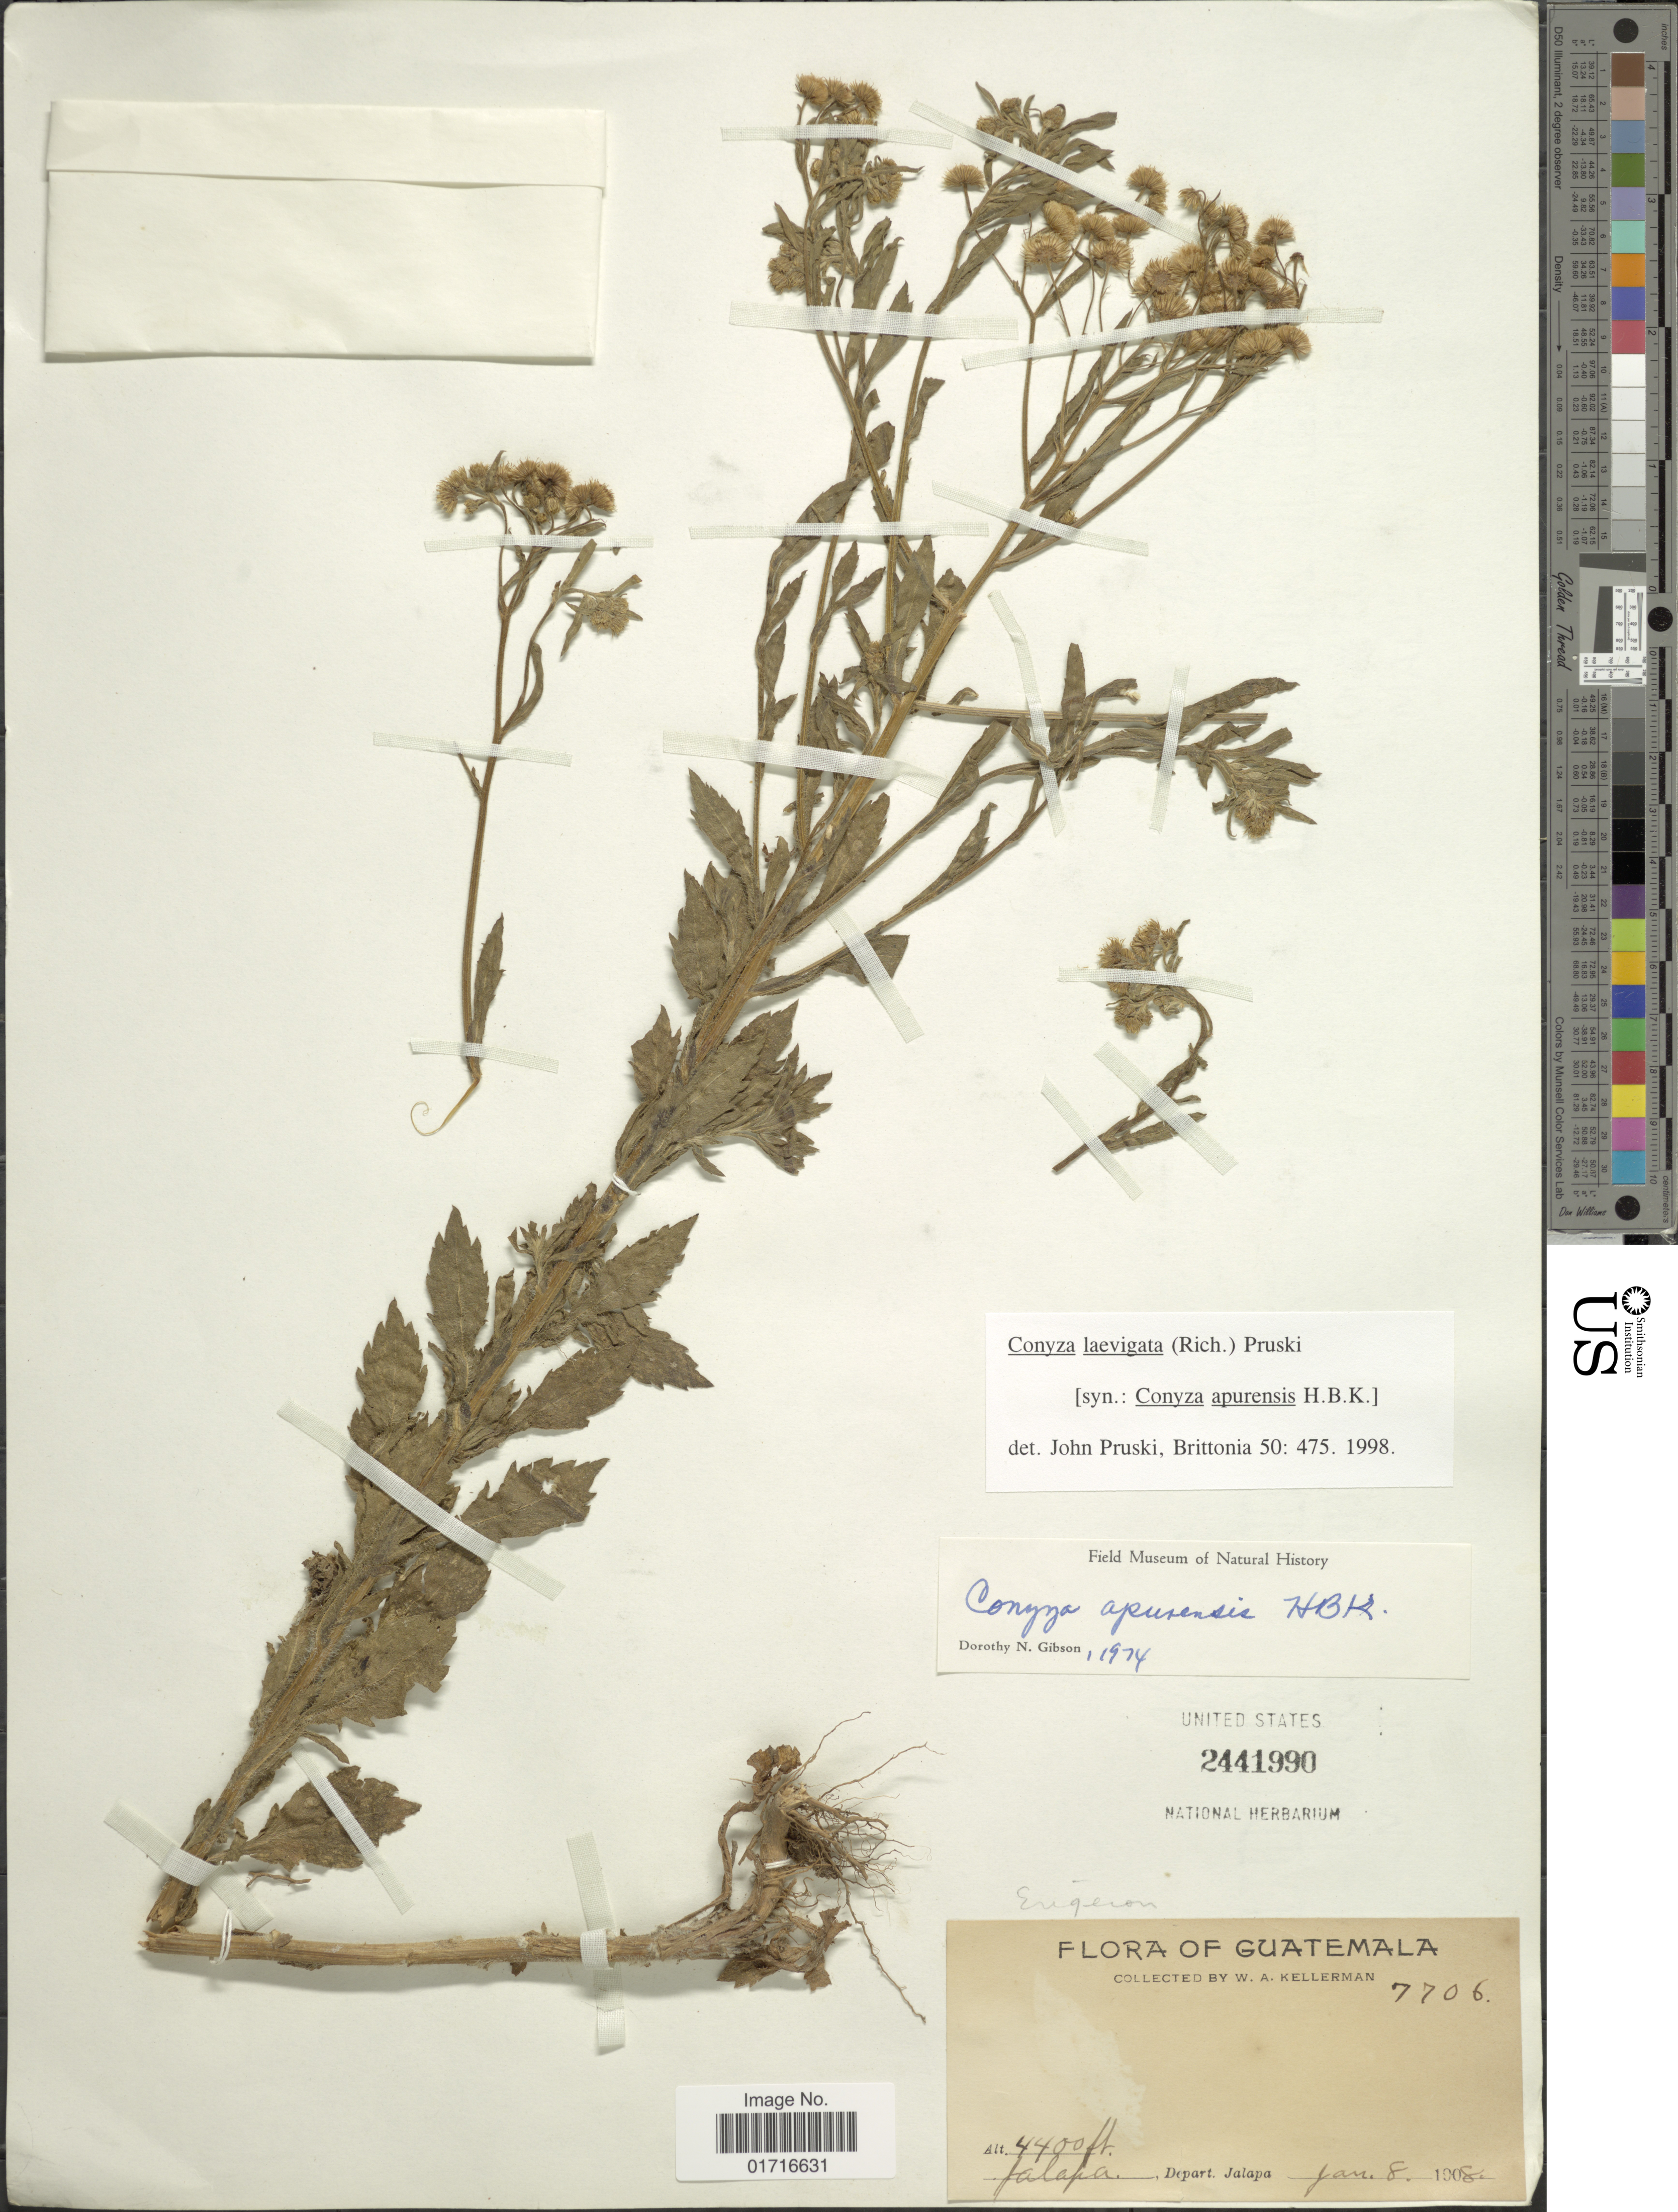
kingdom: Plantae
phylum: Tracheophyta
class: Magnoliopsida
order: Asterales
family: Asteraceae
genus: Conyza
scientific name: Conyza laevigata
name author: (Rich.) Pruski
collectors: W. Kellerman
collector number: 7706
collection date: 1908-01-08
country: Guatemala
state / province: Jalapa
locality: Jalapa Depart. Jalapa.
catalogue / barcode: US 2441990